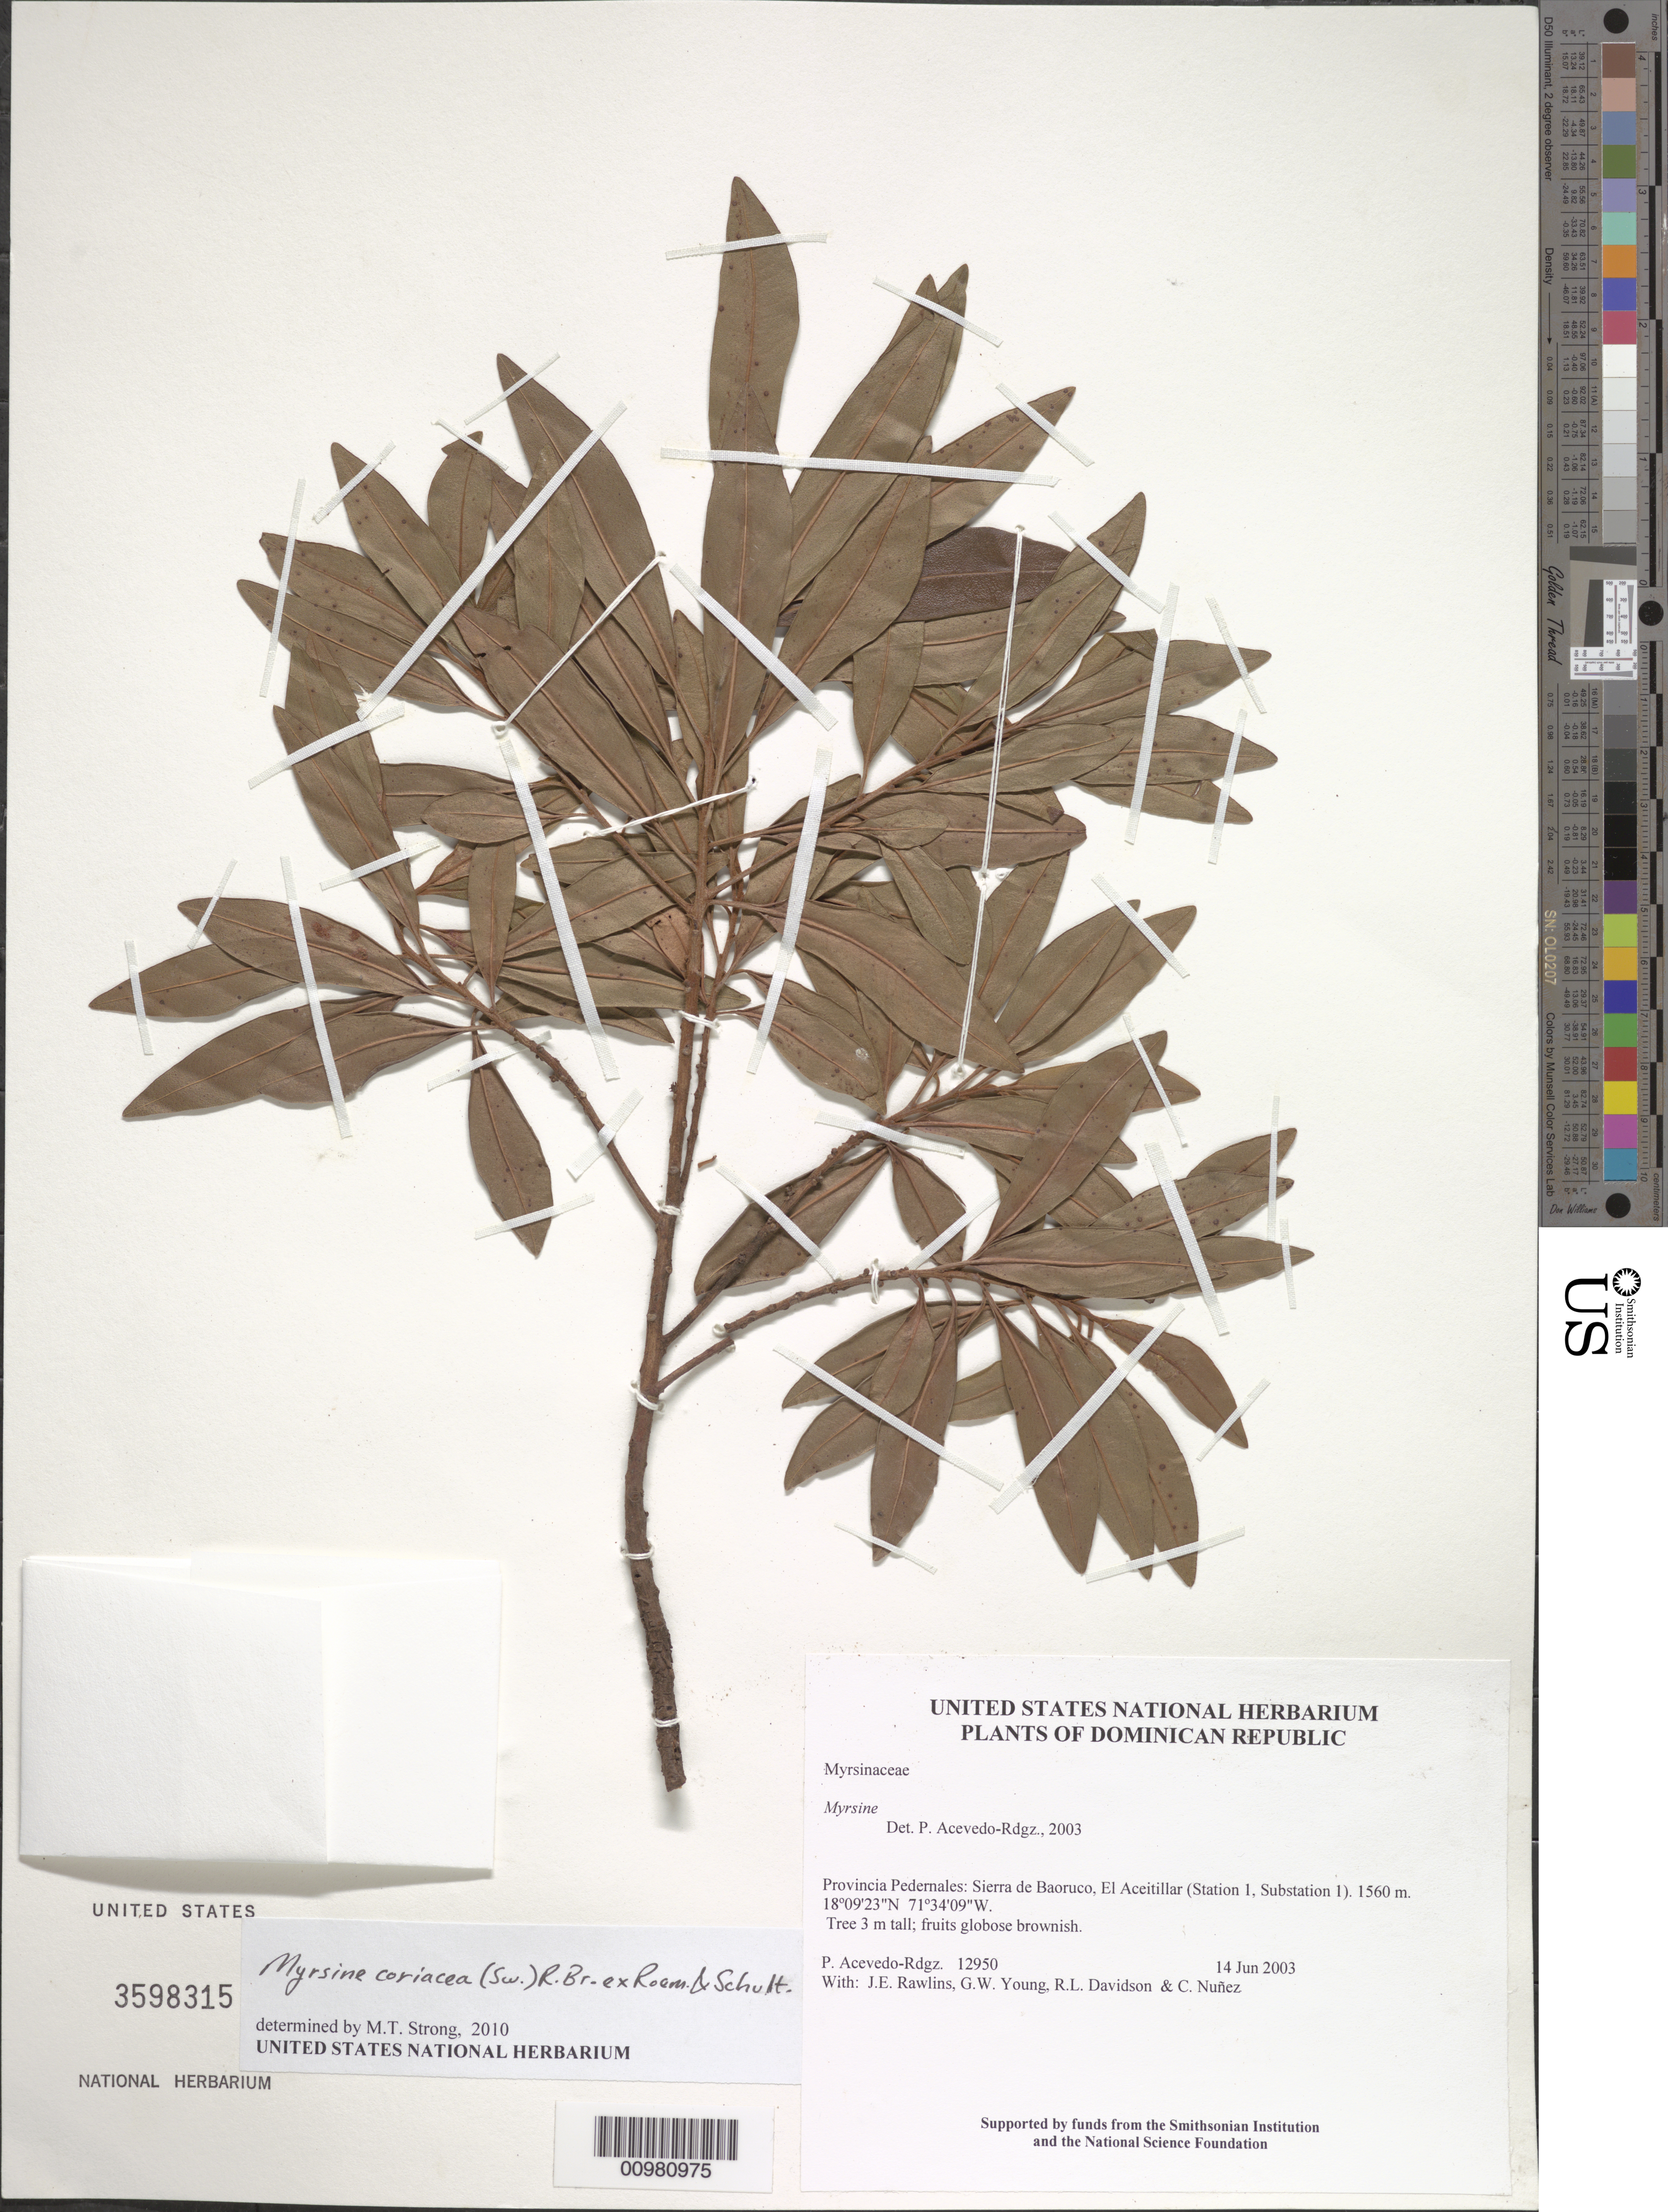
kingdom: Plantae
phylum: Tracheophyta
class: Magnoliopsida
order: Ericales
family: Primulaceae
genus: Myrsine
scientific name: Myrsine coriacea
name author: (Sw.) R. Br. ex Roem. & Schult.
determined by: Strong, M. T., (US), Smithsonian Institution - National Museum of Natural History (UNITED STATES)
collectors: P. Acevedo-Rodr., J. Rawlins, G. Young, R. Davidson & C. Nunez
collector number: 12950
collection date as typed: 14 Jun 2003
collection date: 2003-06-14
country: Dominican Republic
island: Hispaniola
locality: Provincia Pedernales: Sierra de Baoruco, El Aceitillar (Station 1, Substation 1).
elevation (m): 1560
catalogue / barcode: US 3598315